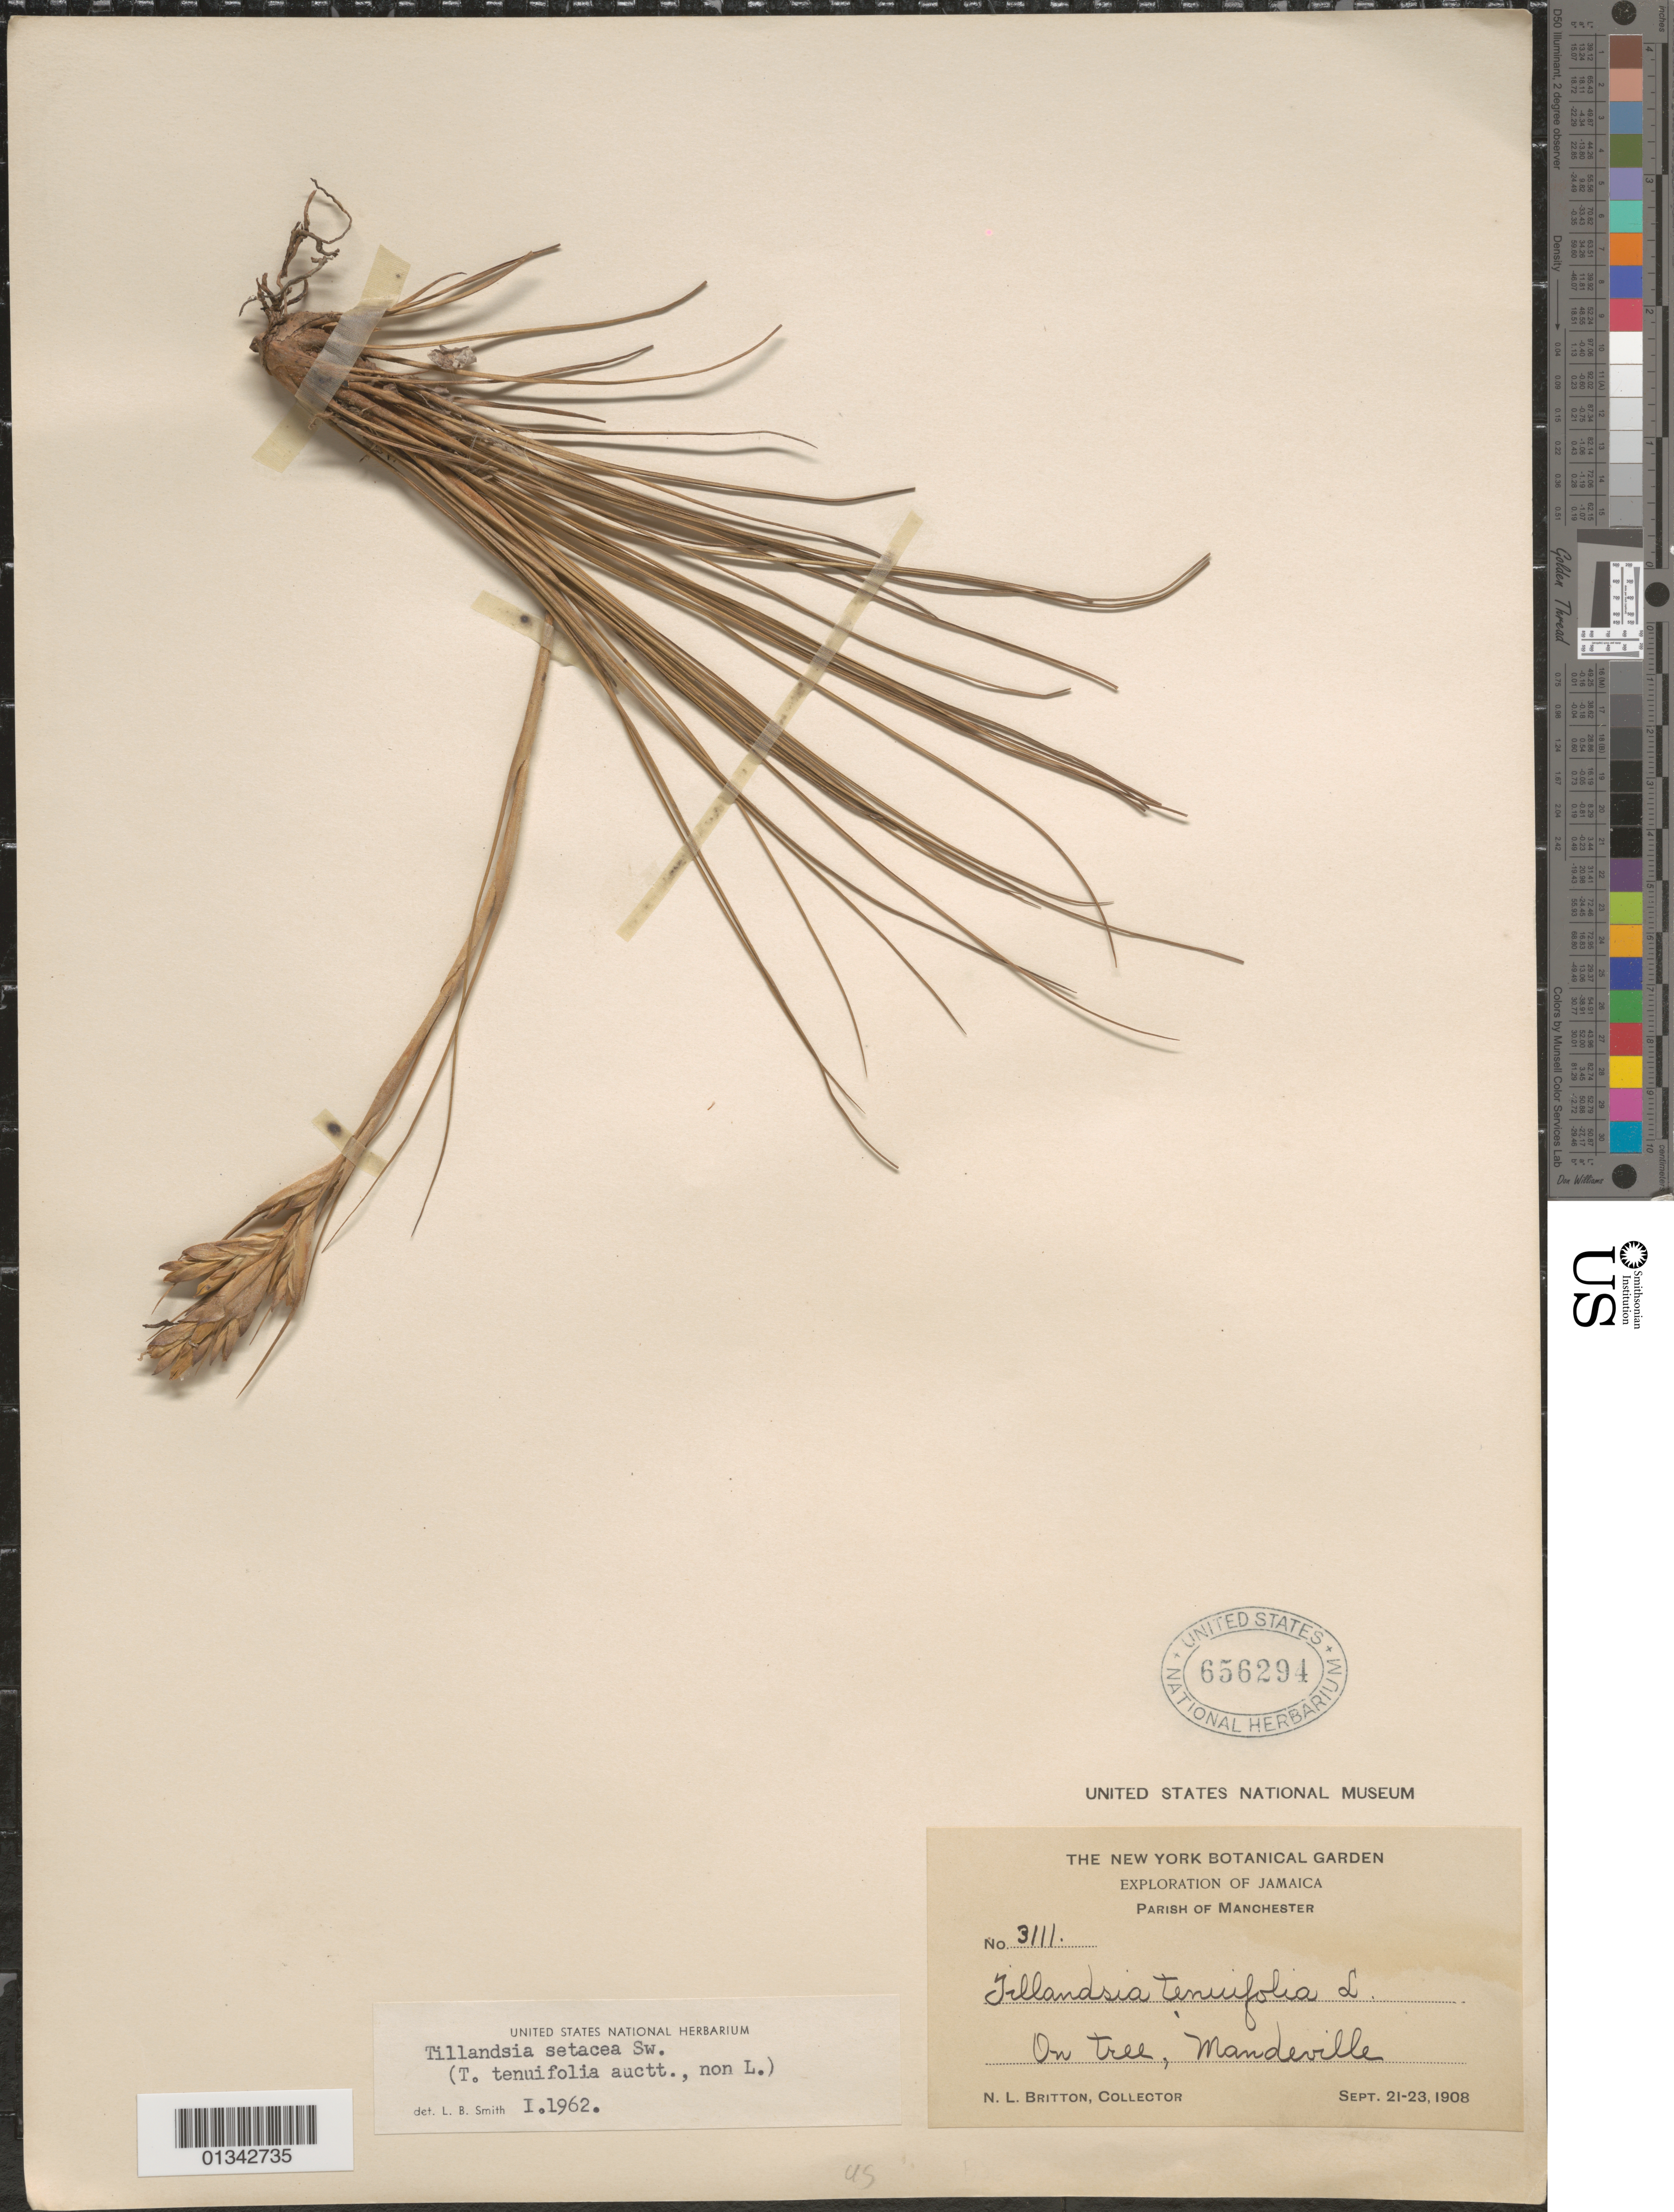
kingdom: Plantae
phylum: Tracheophyta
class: Liliopsida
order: Poales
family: Bromeliaceae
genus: Tillandsia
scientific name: Tillandsia setacea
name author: Sw.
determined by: Smith, Lyman B., (US), NMNH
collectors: N. Britton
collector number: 3111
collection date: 1908-09-21/1908-09-23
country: Jamaica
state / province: Manchester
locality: Mandeville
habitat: On tree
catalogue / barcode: US 656294